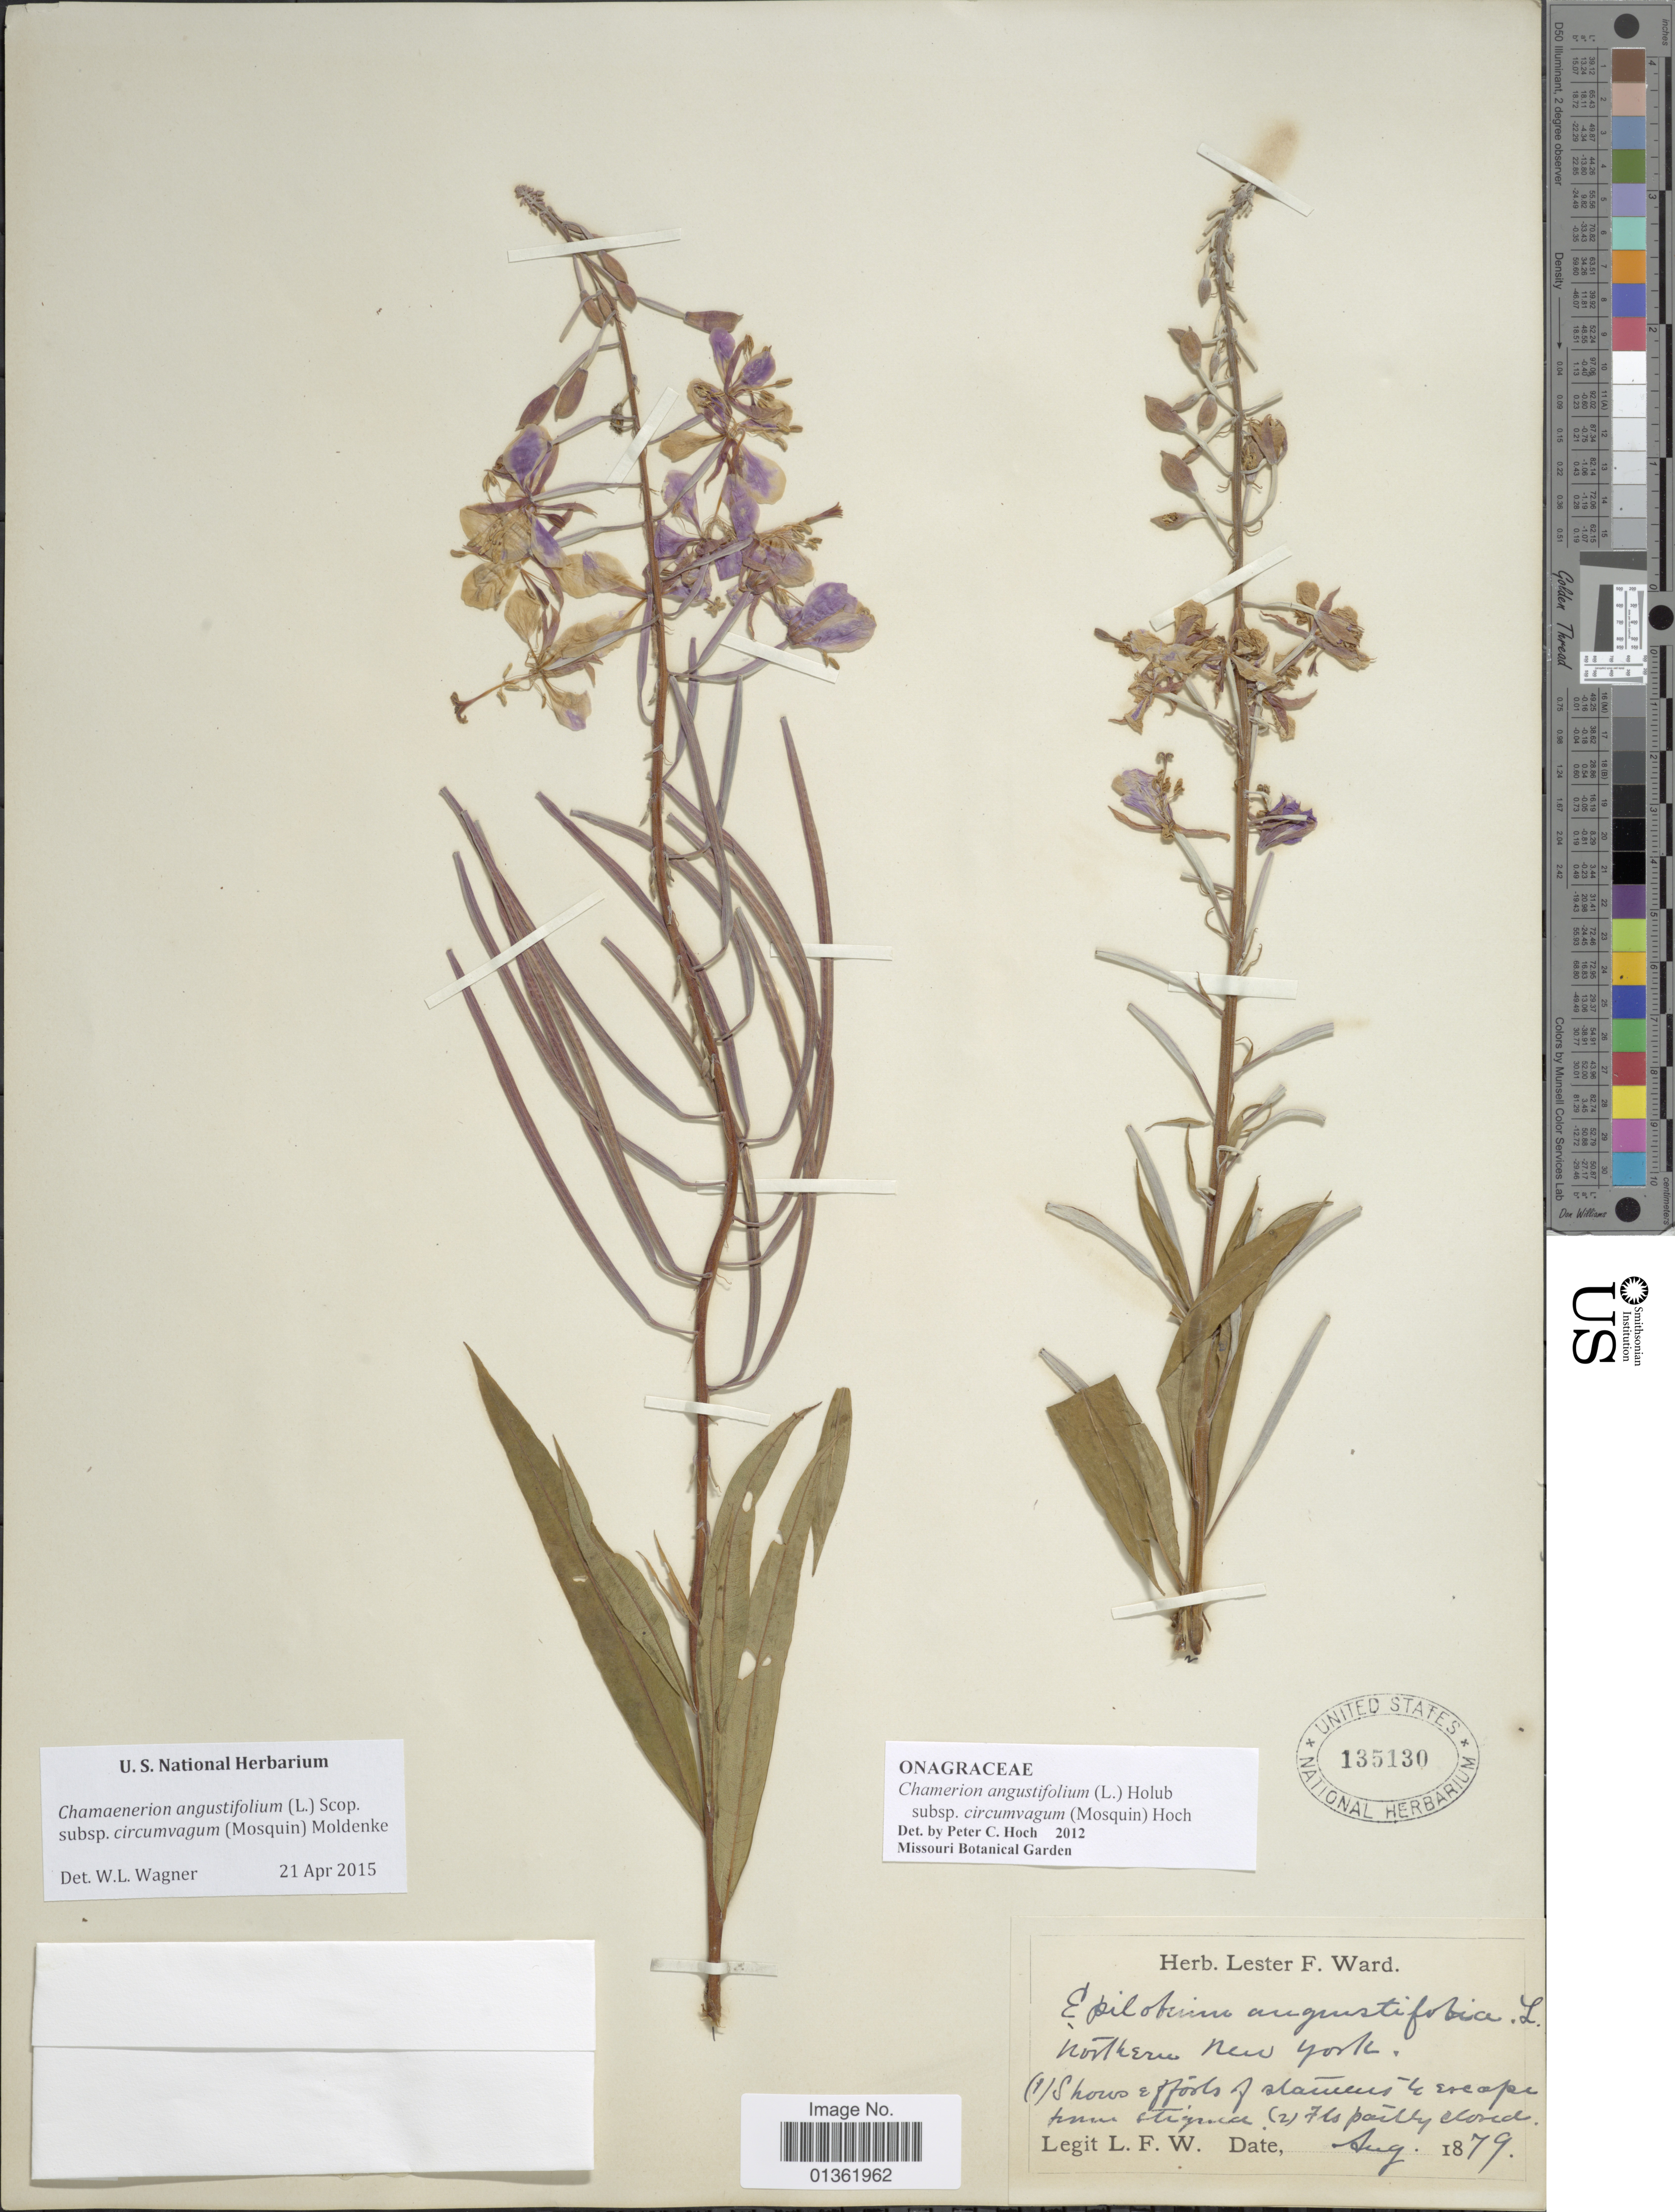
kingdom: Plantae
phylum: Tracheophyta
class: Magnoliopsida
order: Myrtales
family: Onagraceae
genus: Chamaenerion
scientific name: Chamaenerion angustifolium subsp. circumvagum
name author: (Mosquin) Moldenke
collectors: L. Ward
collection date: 1879-08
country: United States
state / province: New York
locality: Northern New York.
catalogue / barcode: US 135130